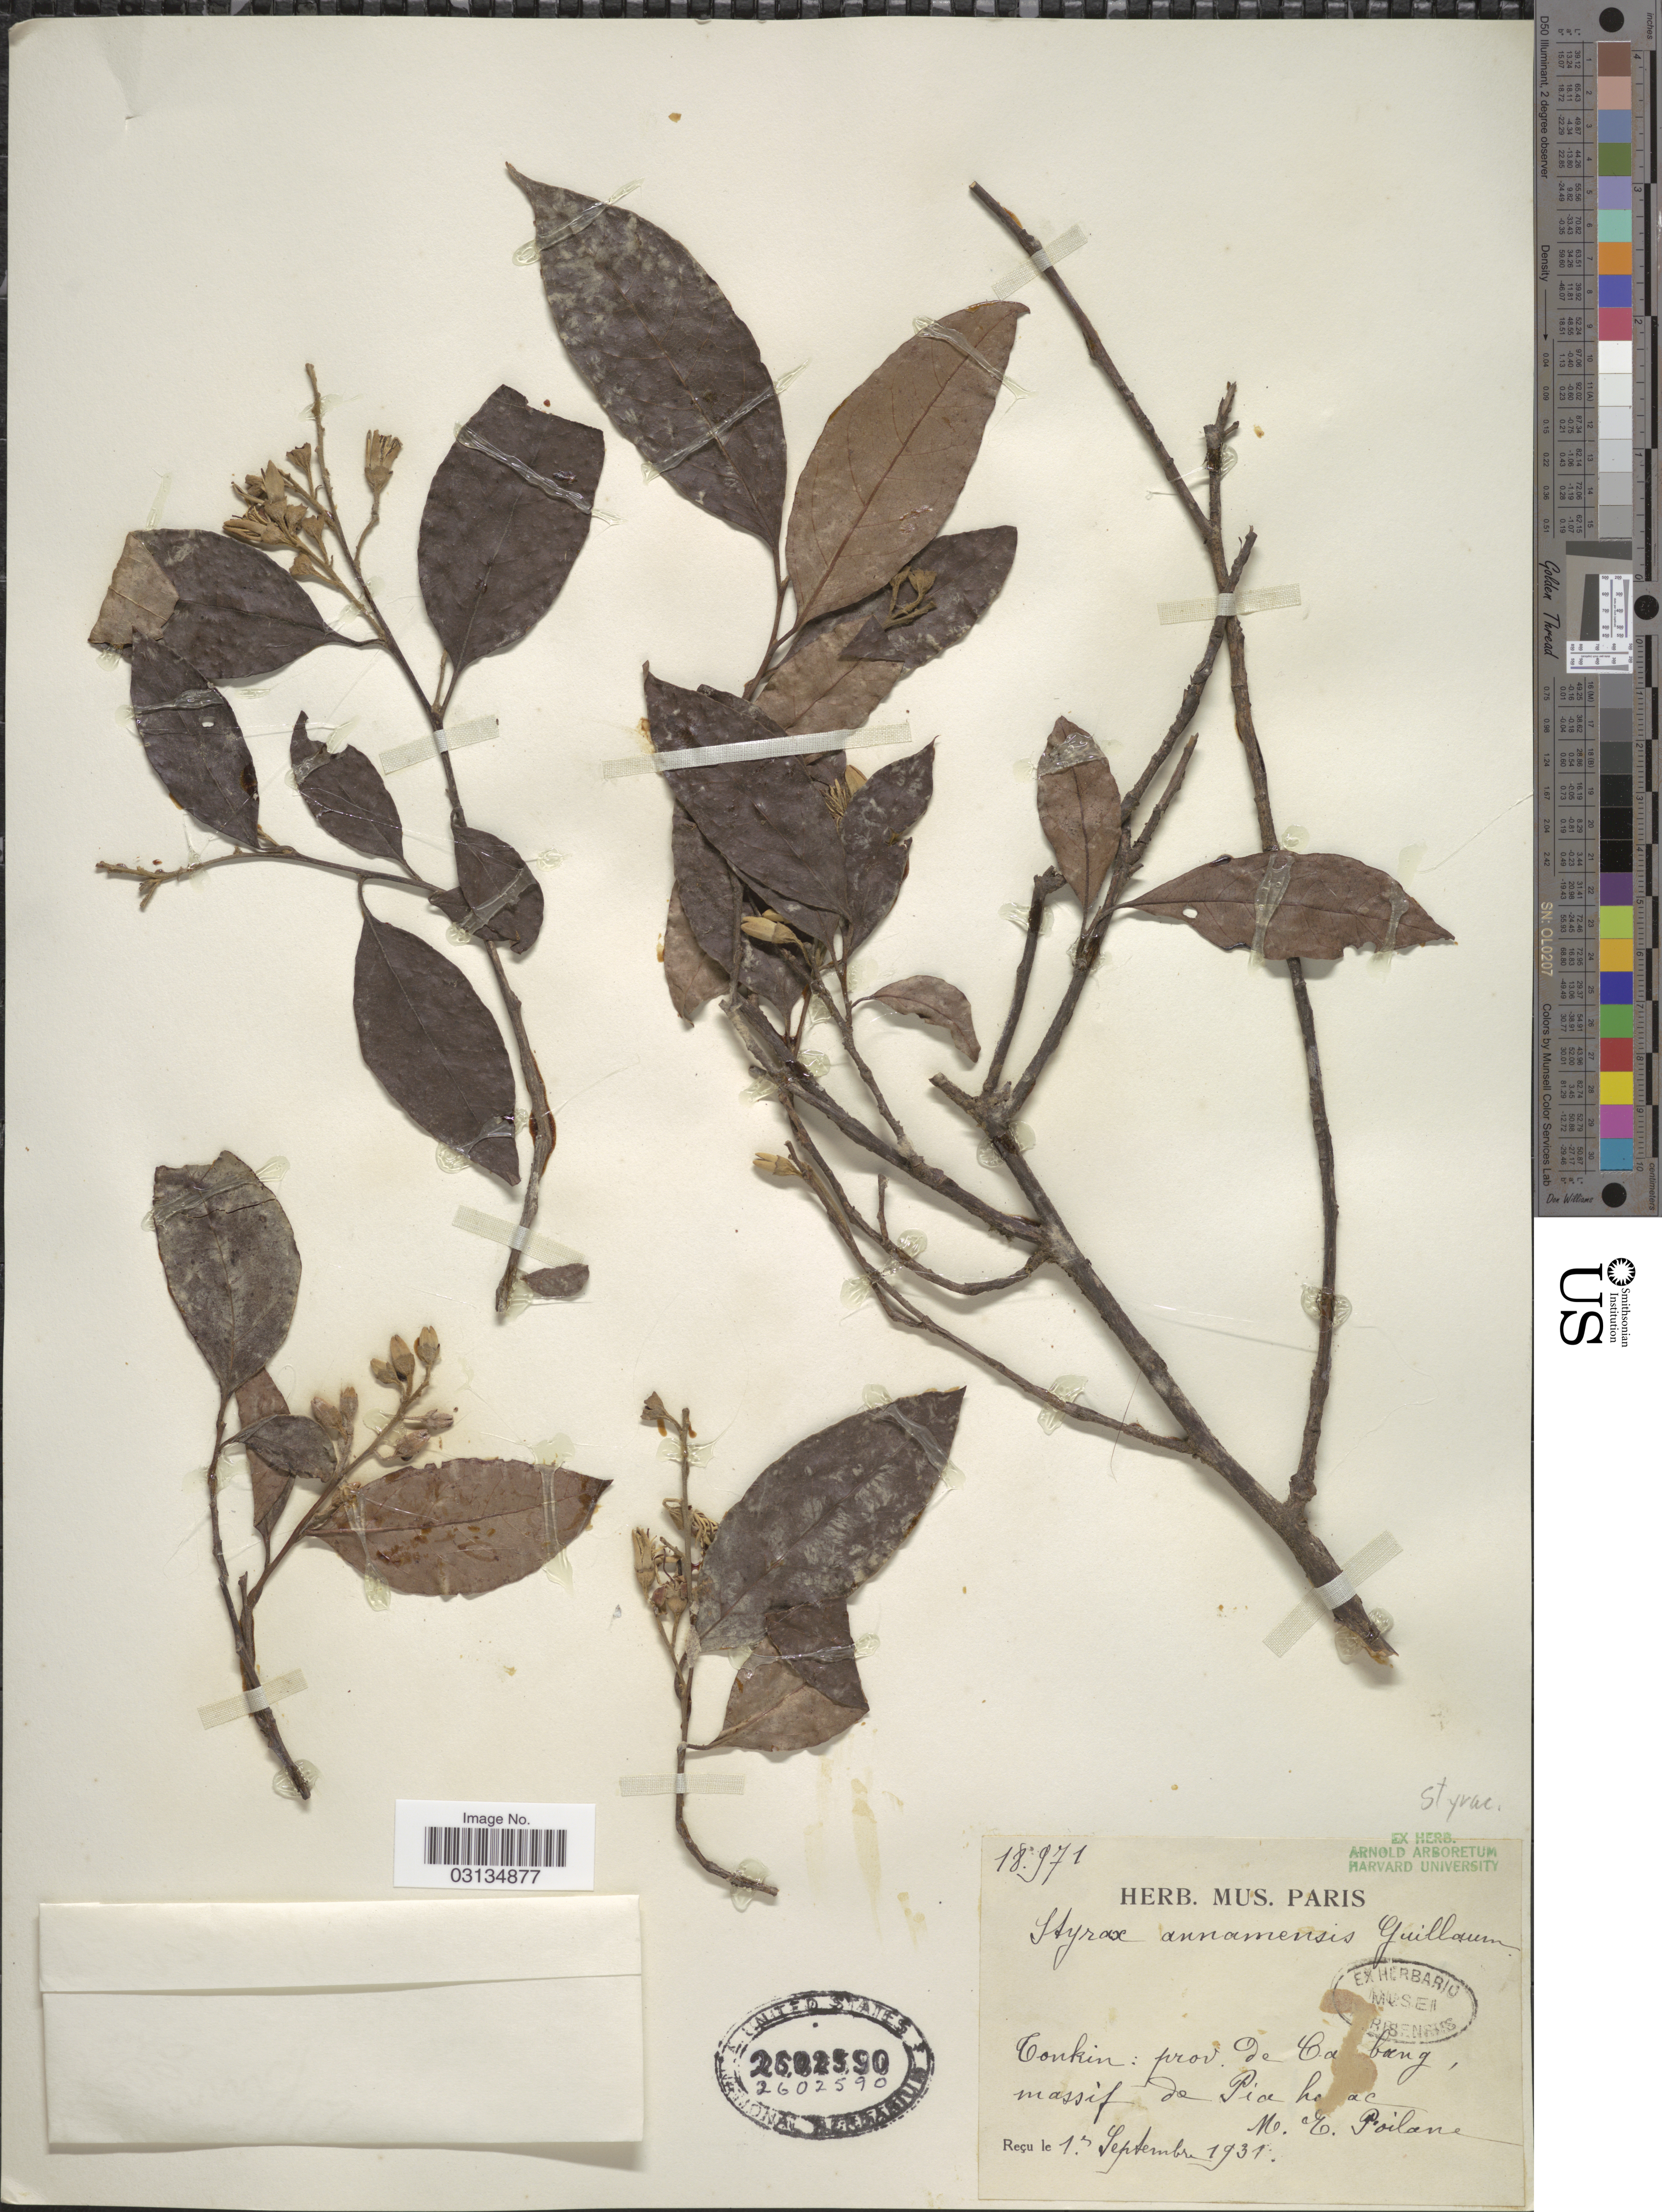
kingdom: Plantae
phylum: Tracheophyta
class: Magnoliopsida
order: Ericales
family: Styracaceae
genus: Styrax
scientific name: Styrax annamensis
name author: Guillaumin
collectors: M. Poilane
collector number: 18971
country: Vietnam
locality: Tonkin: Prov. de Ca [illegible text]bang, massif da [interpreted] Pica H [illegible text]ac.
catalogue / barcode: US 2602590